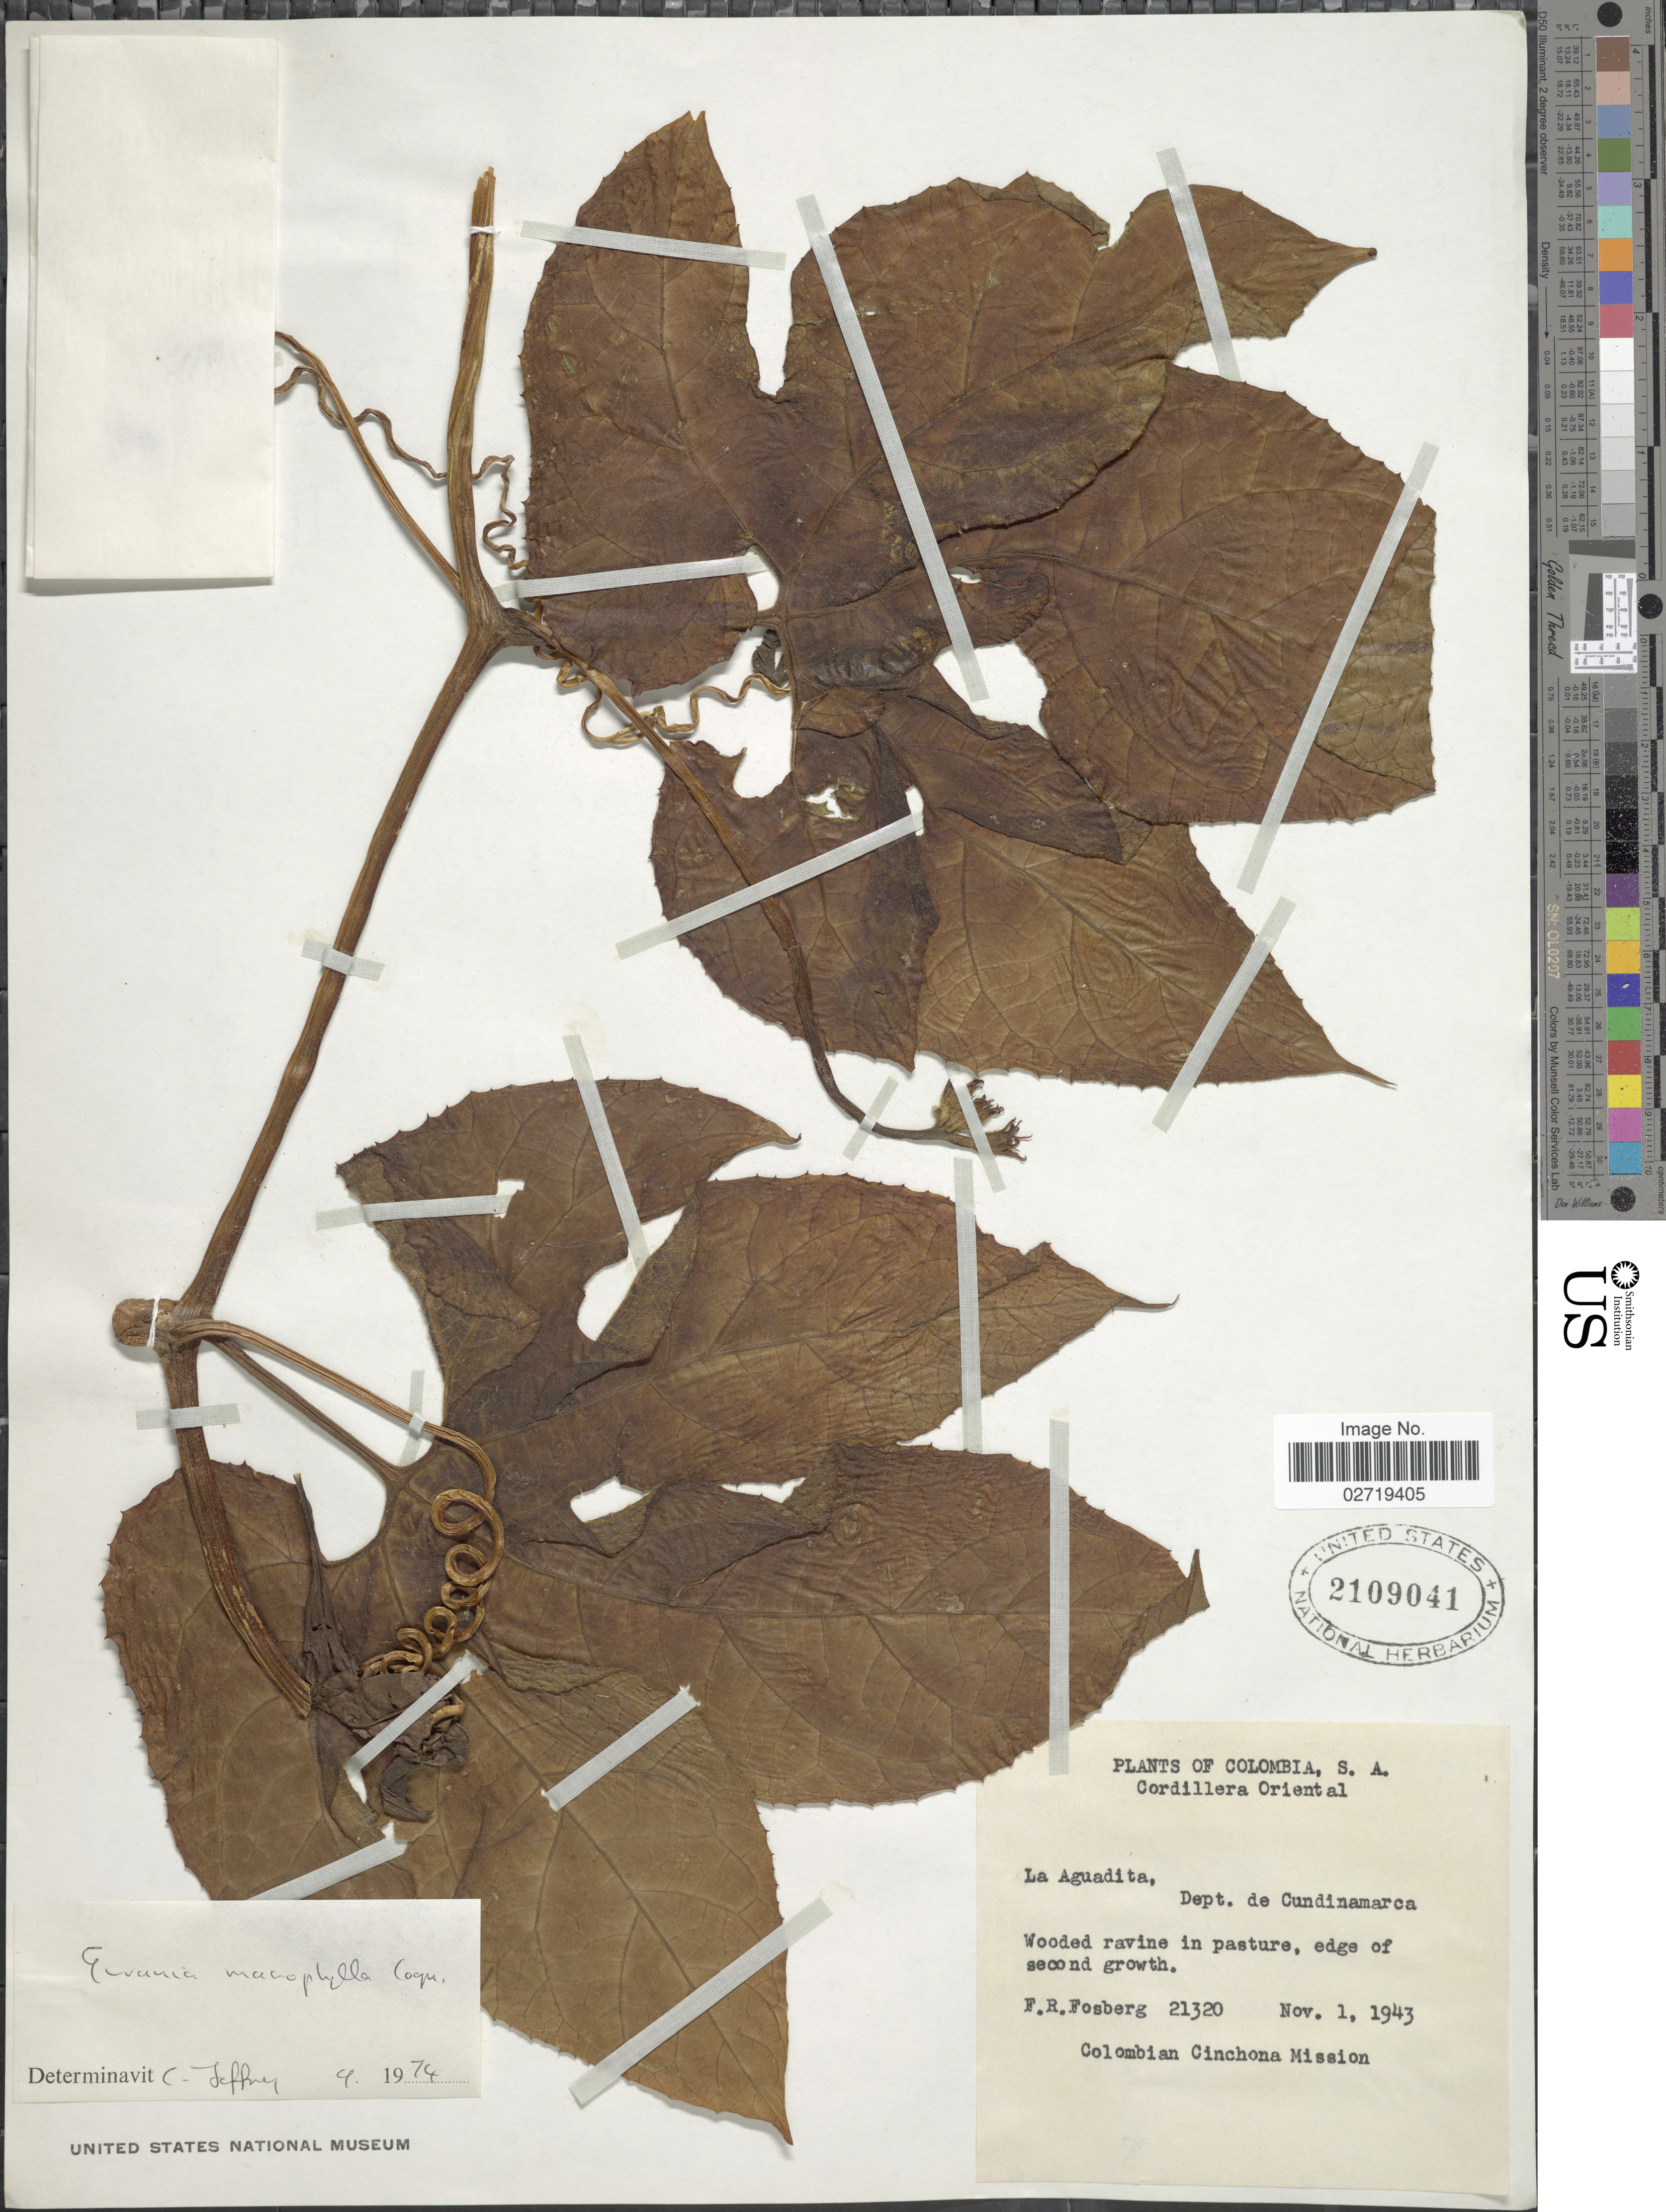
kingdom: Plantae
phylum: Tracheophyta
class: Magnoliopsida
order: Cucurbitales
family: Cucurbitaceae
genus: Gurania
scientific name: Gurania macrophylla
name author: Cogn.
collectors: F. R. Fosberg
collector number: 21320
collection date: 1943-11-01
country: Colombia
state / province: Cundinamarca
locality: Cordillera Oriental, La Aguadita, Dept de Cundinamarca, Wooded ravine in pasture, edge of second growth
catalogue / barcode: US 2109041